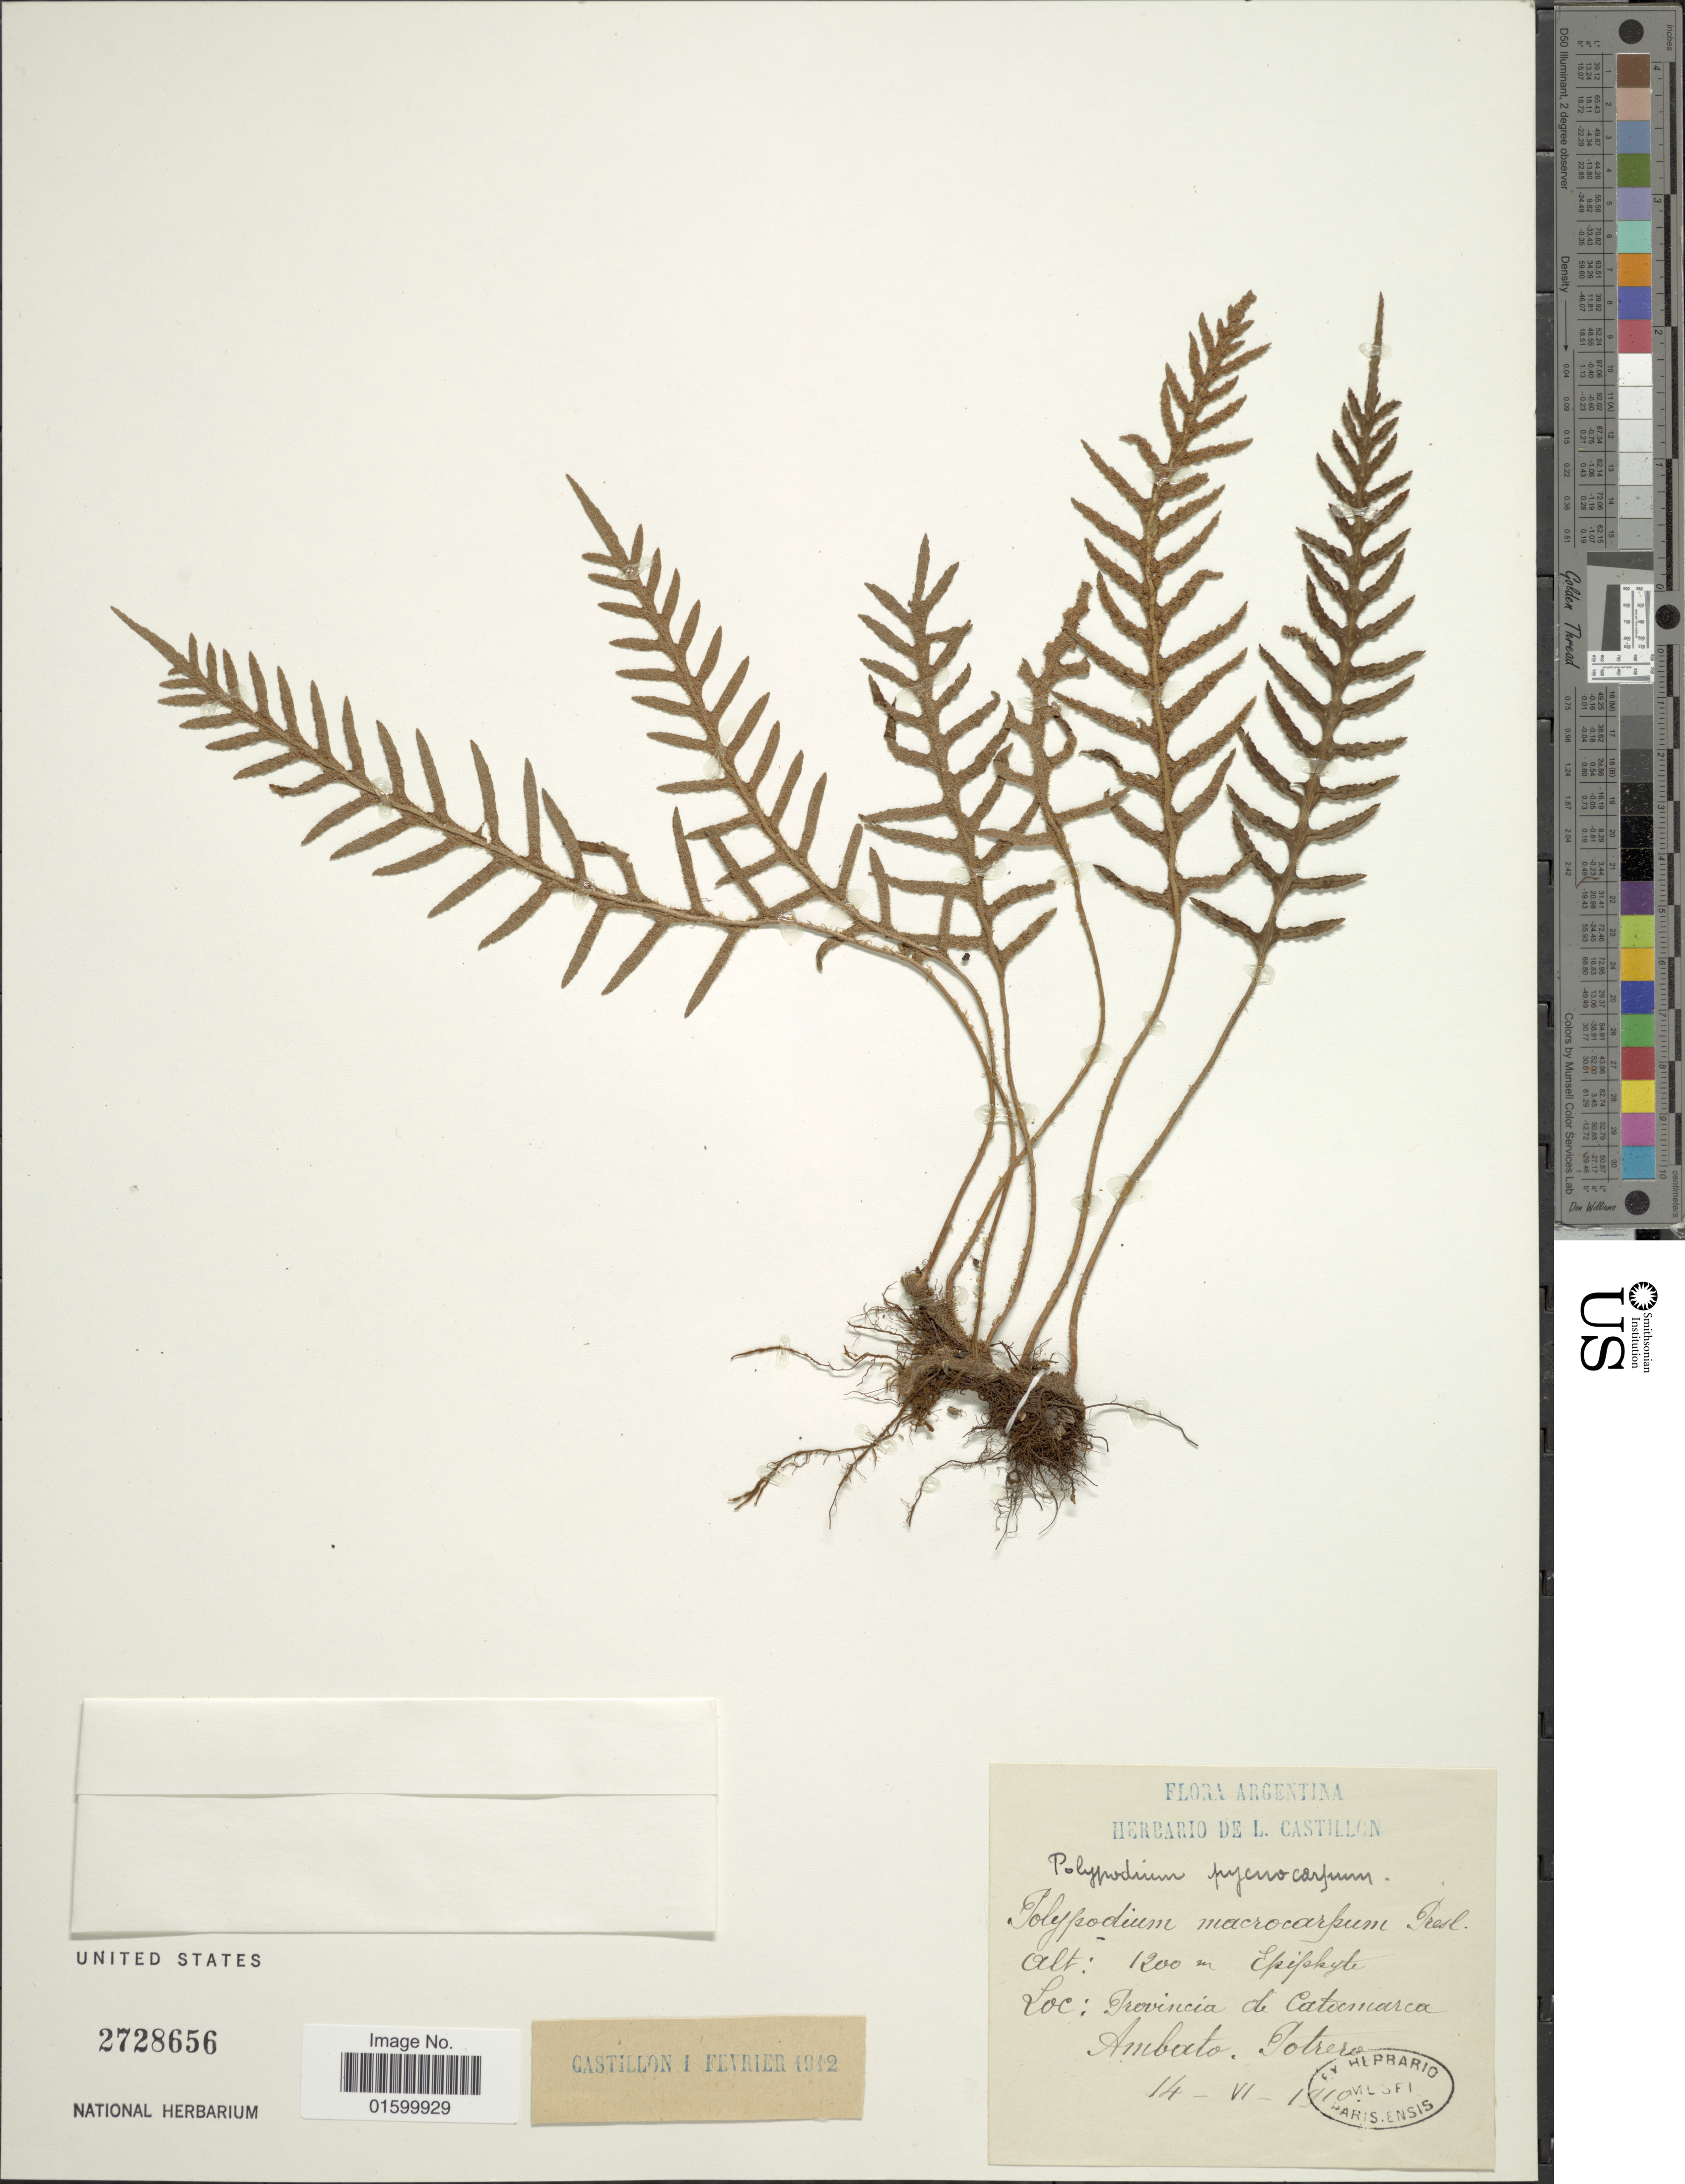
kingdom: Plantae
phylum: Tracheophyta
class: Polypodiopsida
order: Polypodiales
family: Polypodiaceae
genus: Pleopeltis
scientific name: Pleopeltis pycnocarpa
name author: (C. Chr.) A.R. Sm.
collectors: ex herb. de L. Castillon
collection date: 1910-06-14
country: Argentina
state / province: Catamarca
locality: Provincia de Catamarca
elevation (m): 1200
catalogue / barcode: US 2728656